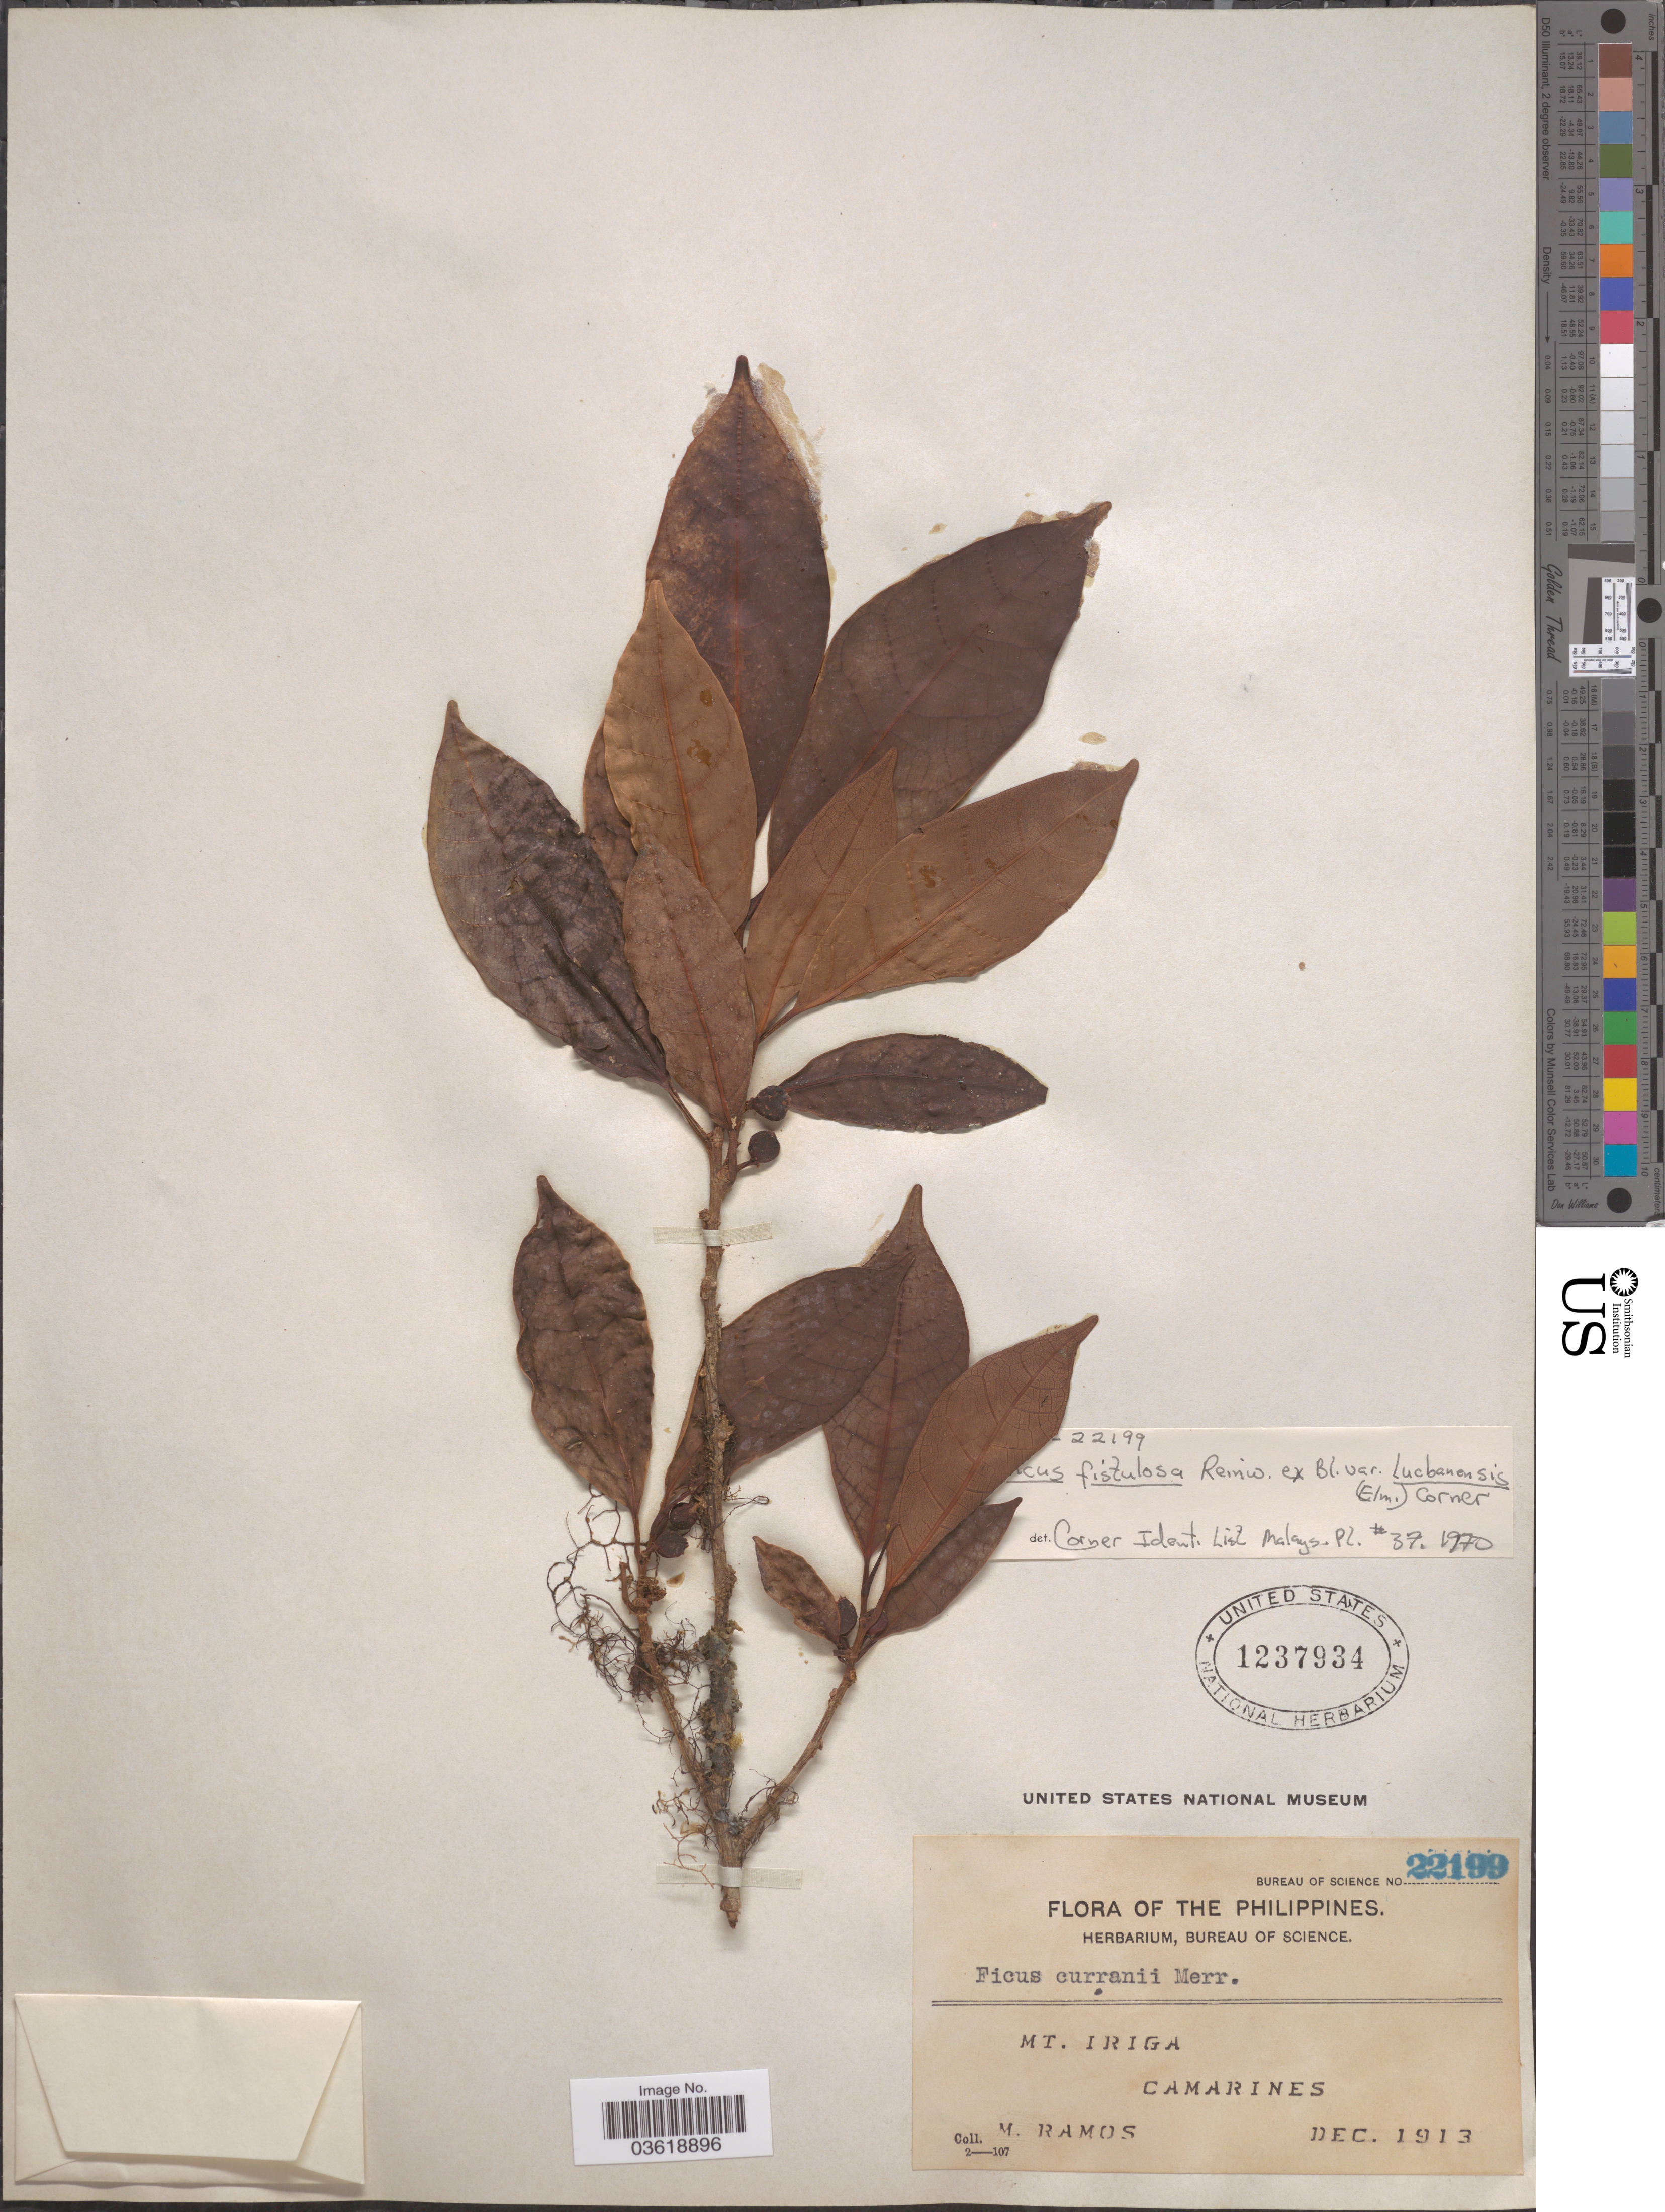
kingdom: Plantae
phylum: Tracheophyta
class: Magnoliopsida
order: Rosales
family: Moraceae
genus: Ficus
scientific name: Ficus fistulosa var. lucbanensis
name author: (Elmer) Corner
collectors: M. Ramos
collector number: Bureau of Science 22199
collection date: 1913-12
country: Philippines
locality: Mt. Iriga. Camarines.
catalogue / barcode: US 1237934